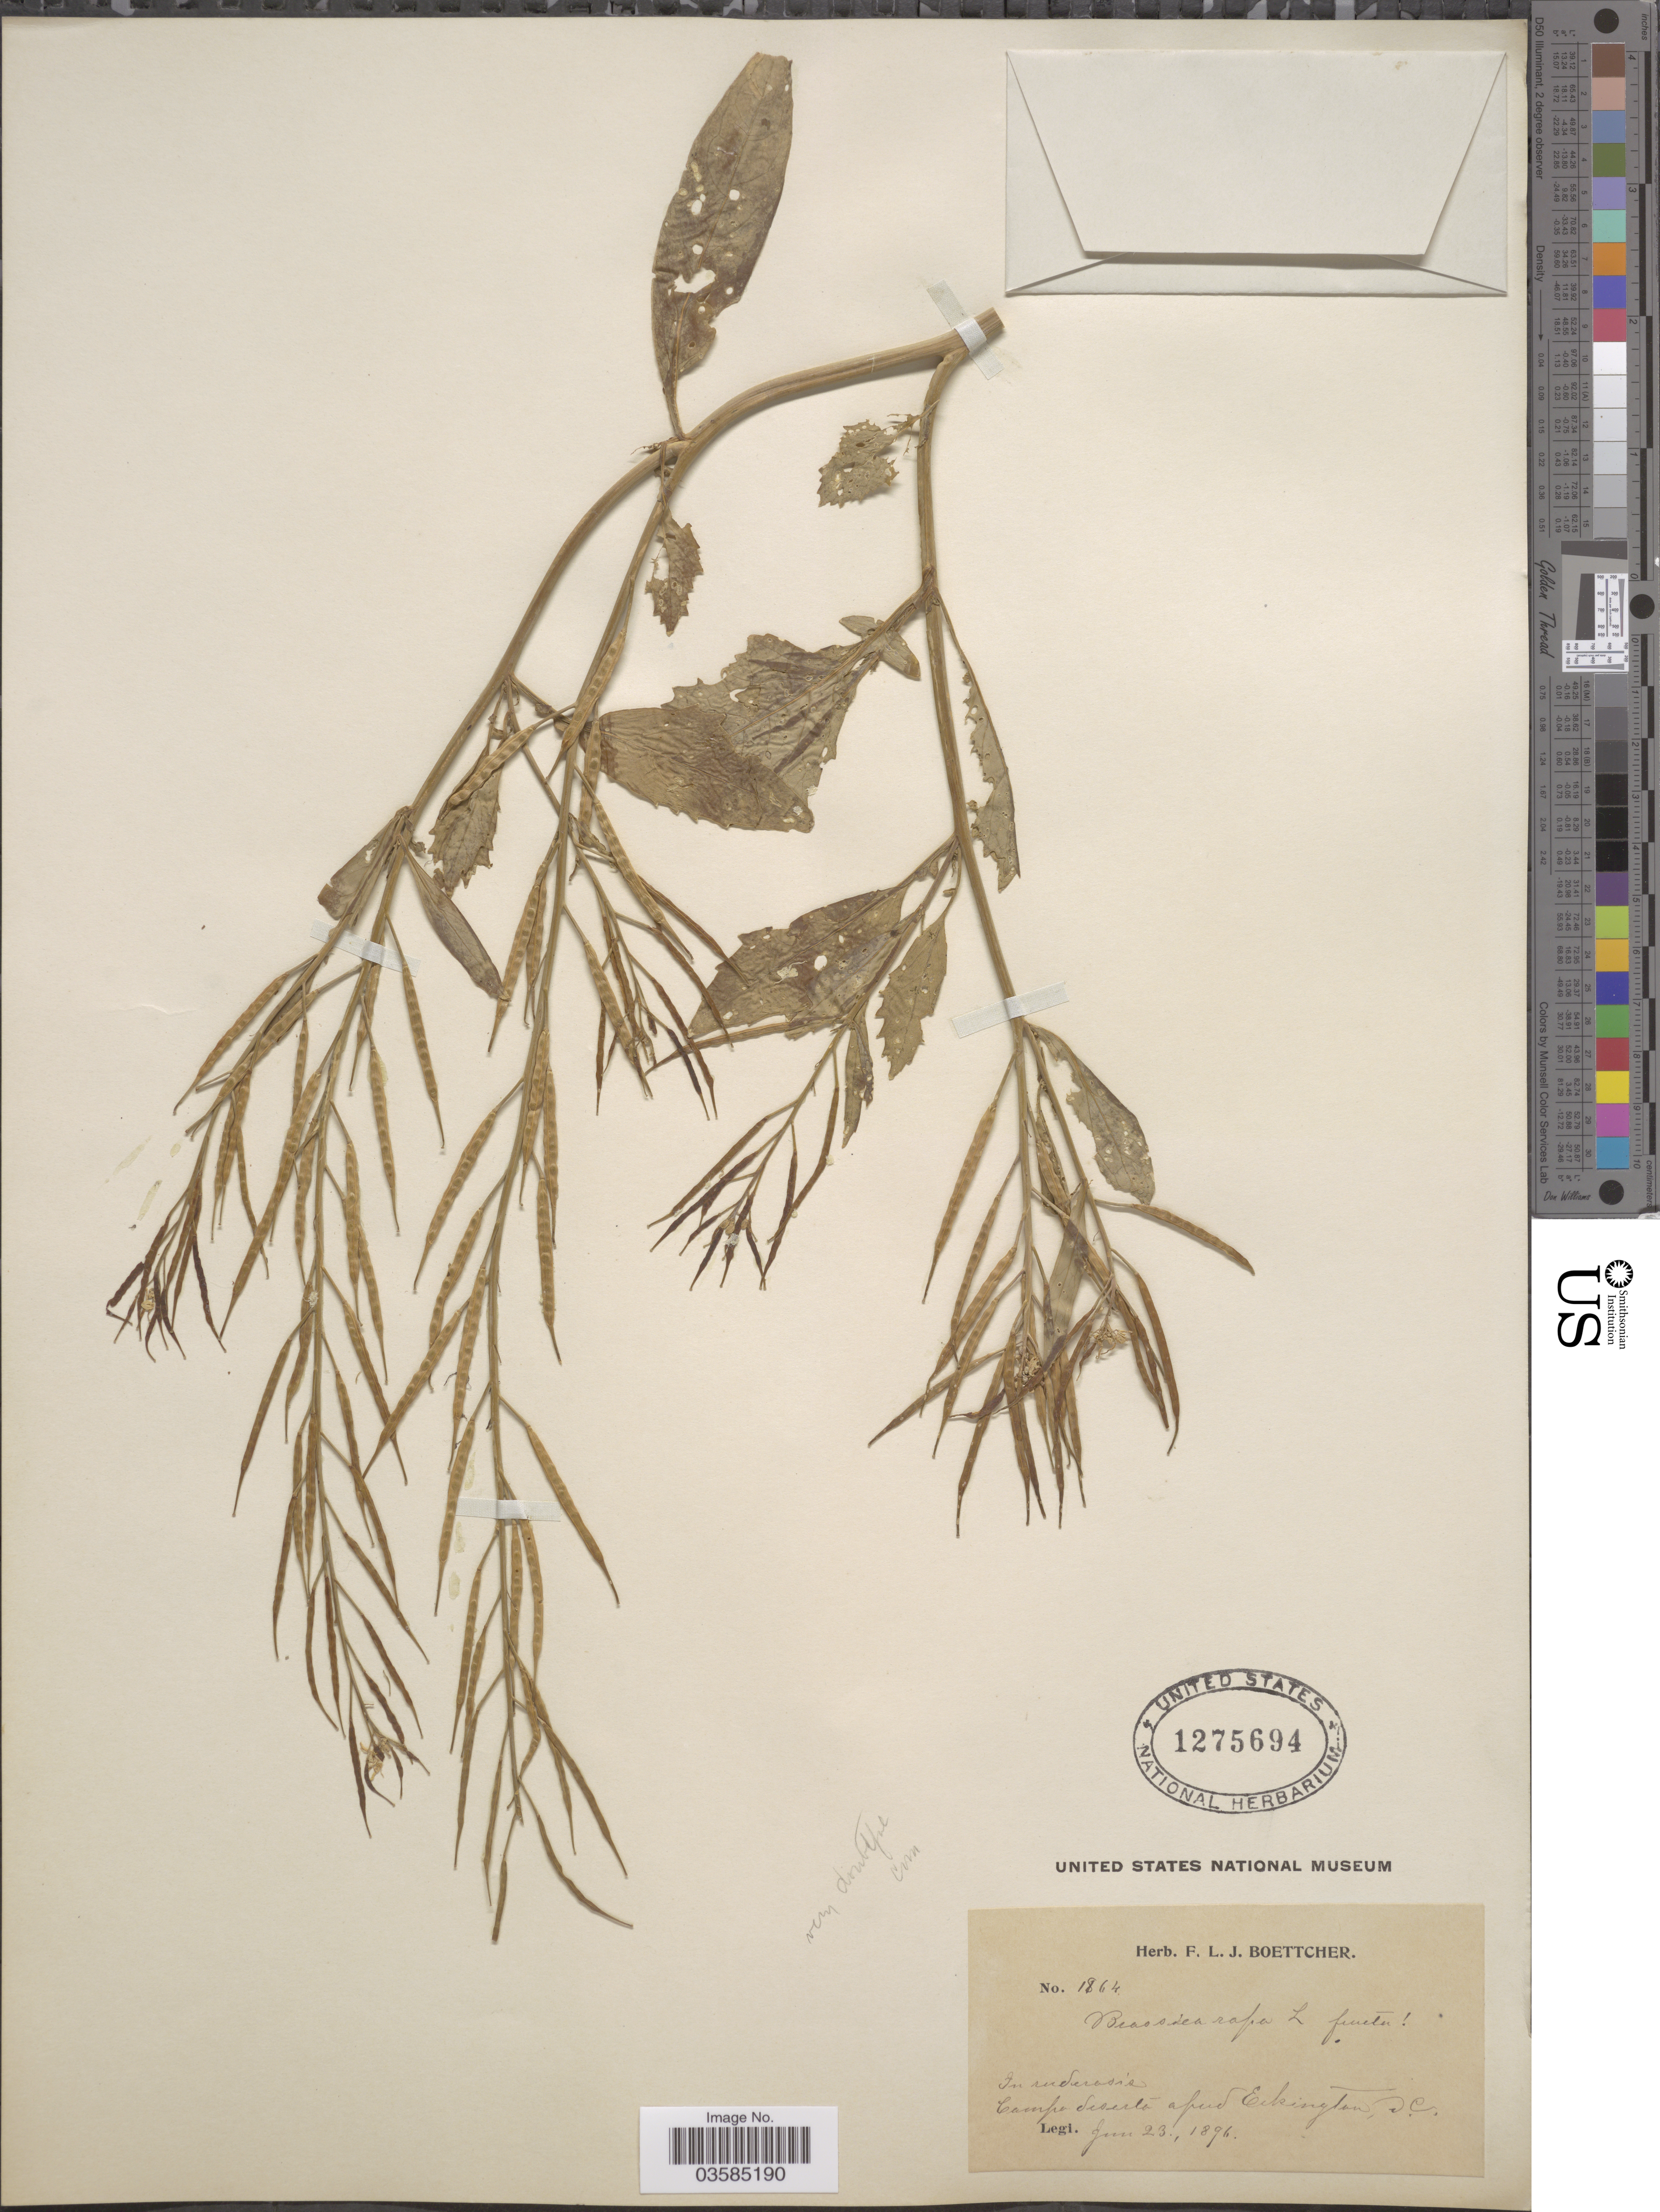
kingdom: Plantae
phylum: Tracheophyta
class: Magnoliopsida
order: Brassicales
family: Brassicaceae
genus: Brassica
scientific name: Brassica rapa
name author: L.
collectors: ex herb. F. L. J. Boettcher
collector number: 1164*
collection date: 1896-06-23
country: United States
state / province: District of Columbia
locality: Camp Deserta apud Eckington.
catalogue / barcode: US 1275694